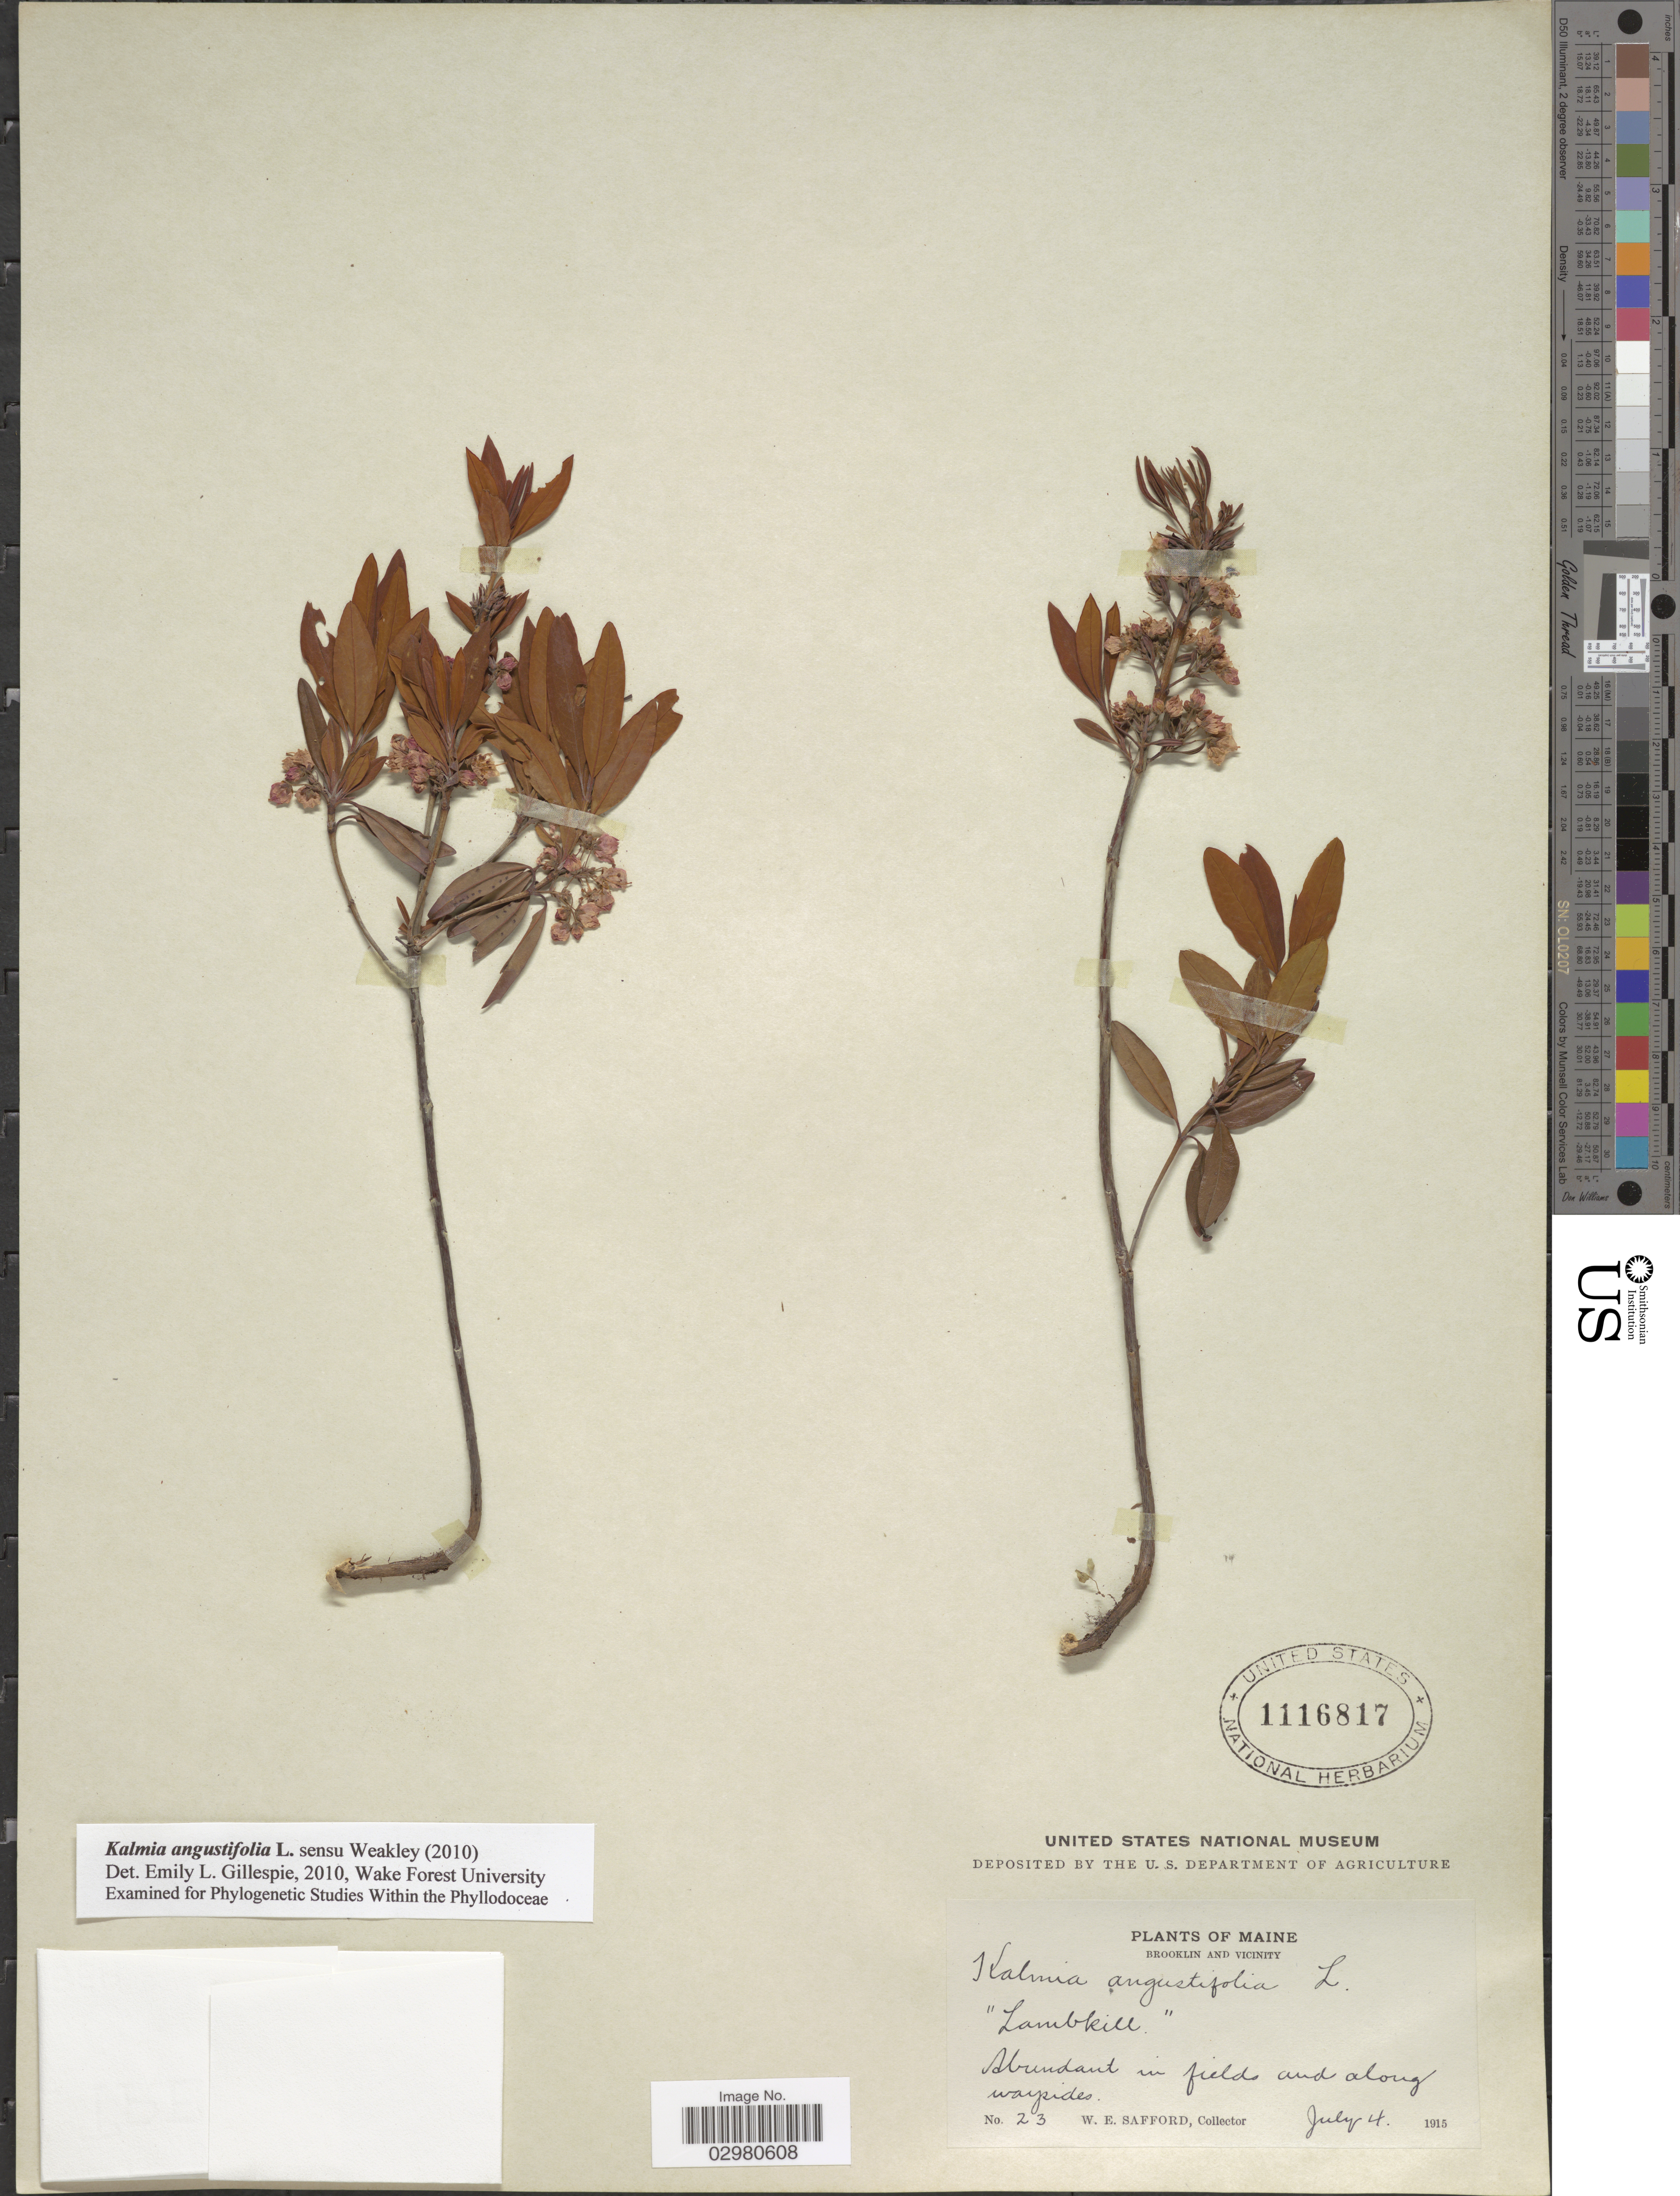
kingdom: Plantae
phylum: Tracheophyta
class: Magnoliopsida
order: Ericales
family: Ericaceae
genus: Kalmia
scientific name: Kalmia angustifolia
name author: L.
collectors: W. E. Safford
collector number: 23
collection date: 1915-07-04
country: United States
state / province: Maine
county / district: Hancock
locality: Brooklin and vicinity.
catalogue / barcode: US 1116817